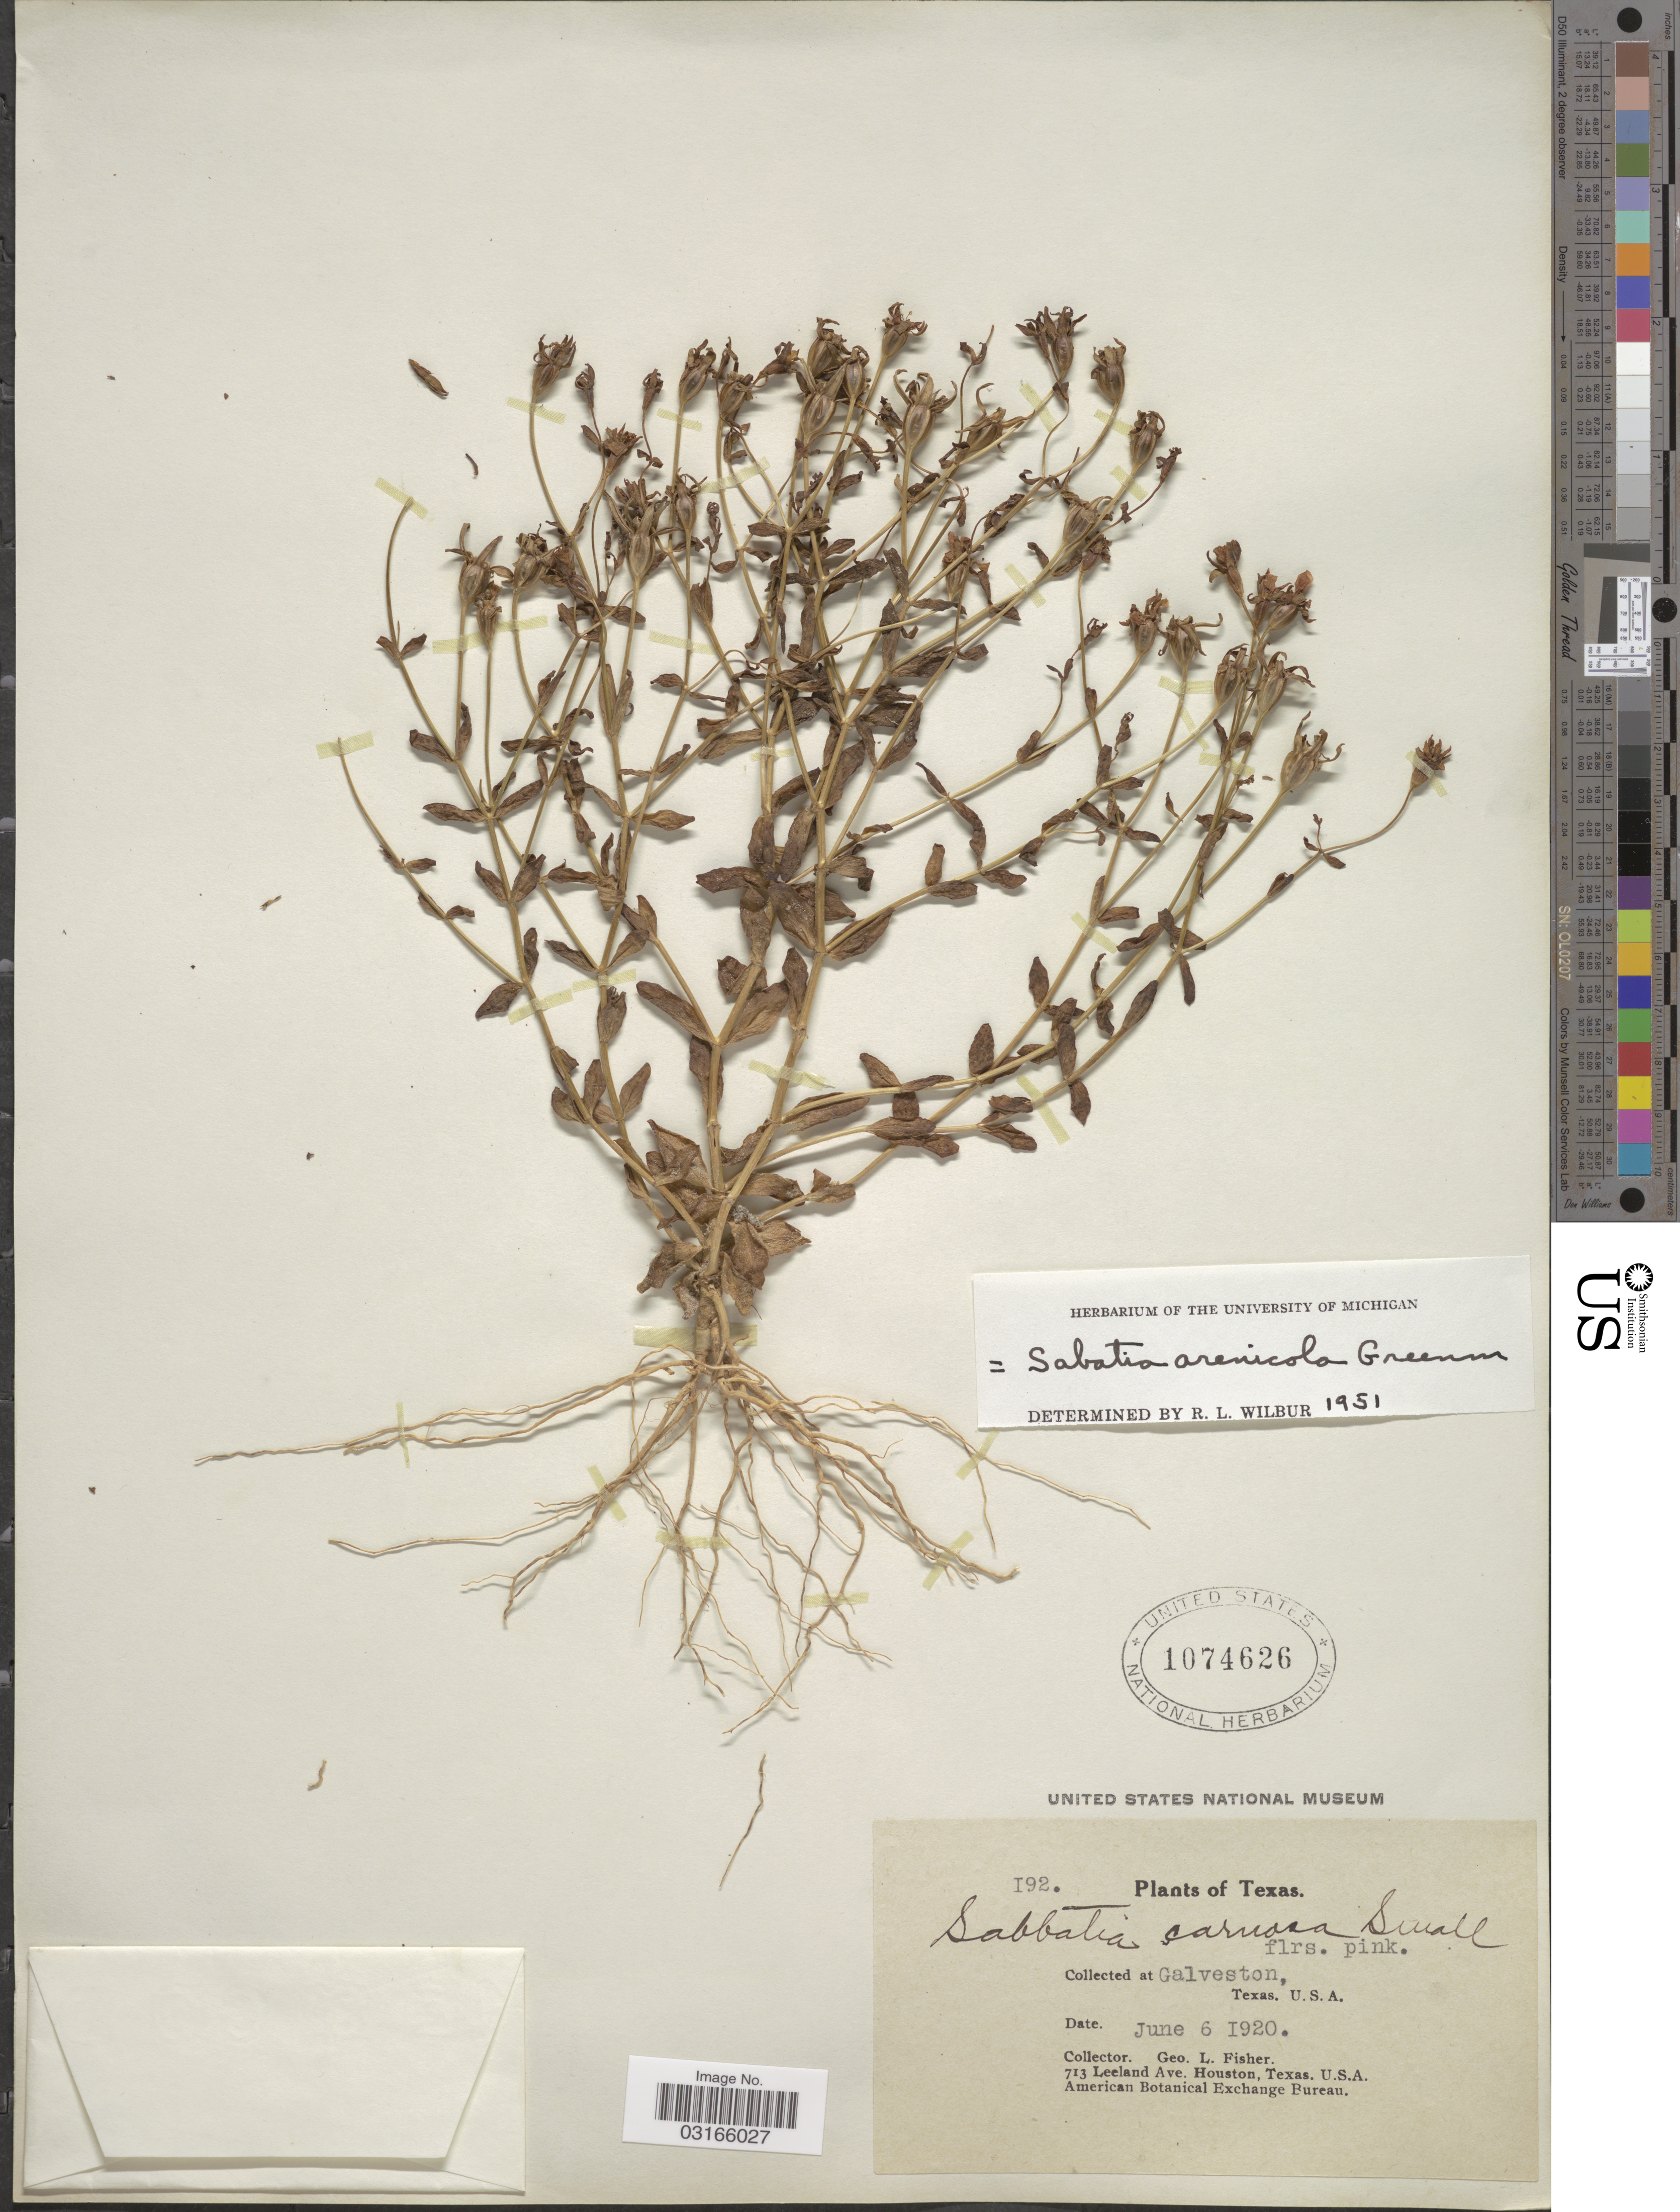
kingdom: Plantae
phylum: Tracheophyta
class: Magnoliopsida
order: Gentianales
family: Gentianaceae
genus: Sabatia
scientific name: Sabatia arenicola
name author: Greenm.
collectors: G. L. Fisher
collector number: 192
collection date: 1920-06-06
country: United States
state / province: Texas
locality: Galveston, Texas.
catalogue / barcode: US 1074626